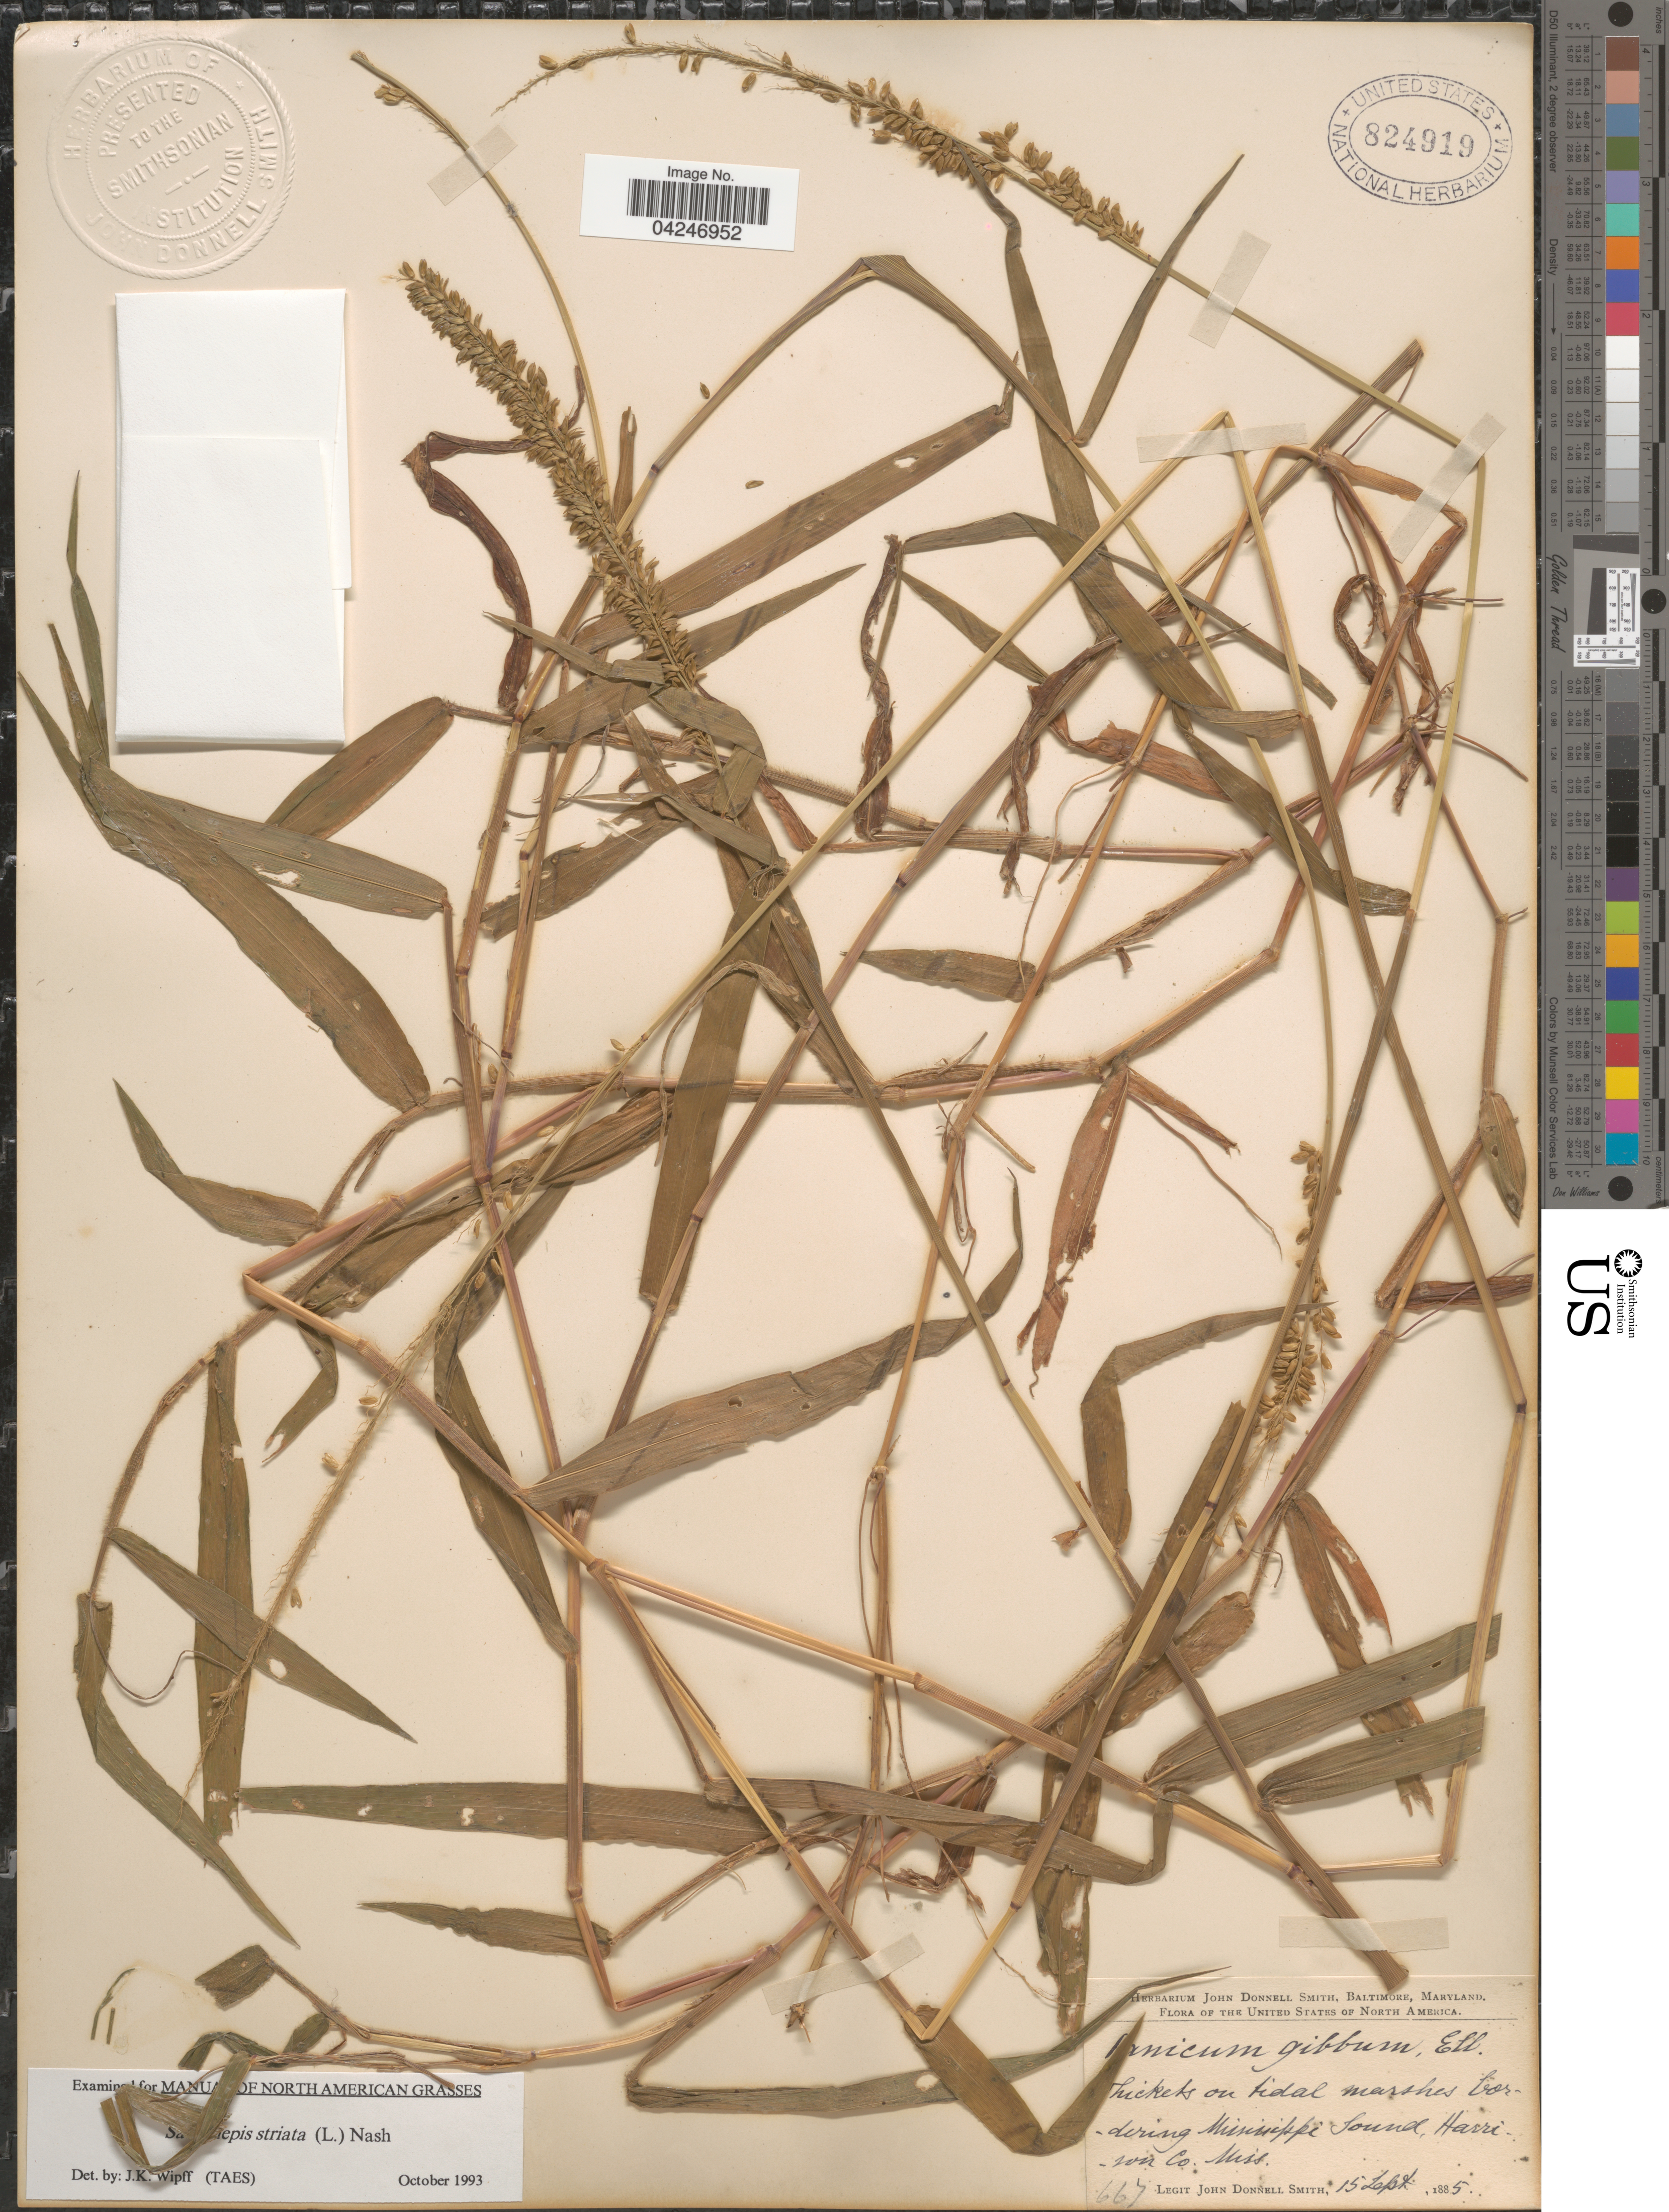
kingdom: Plantae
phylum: Tracheophyta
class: Liliopsida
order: Poales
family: Poaceae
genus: Sacciolepis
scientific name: Sacciolepis striata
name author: (L.) Nash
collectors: J. Donnell Smith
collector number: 667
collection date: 1885-09-15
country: United States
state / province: Mississippi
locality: Thickets on tidal marshes bordering mississippi Sound, Harrison Co.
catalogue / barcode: US 824919